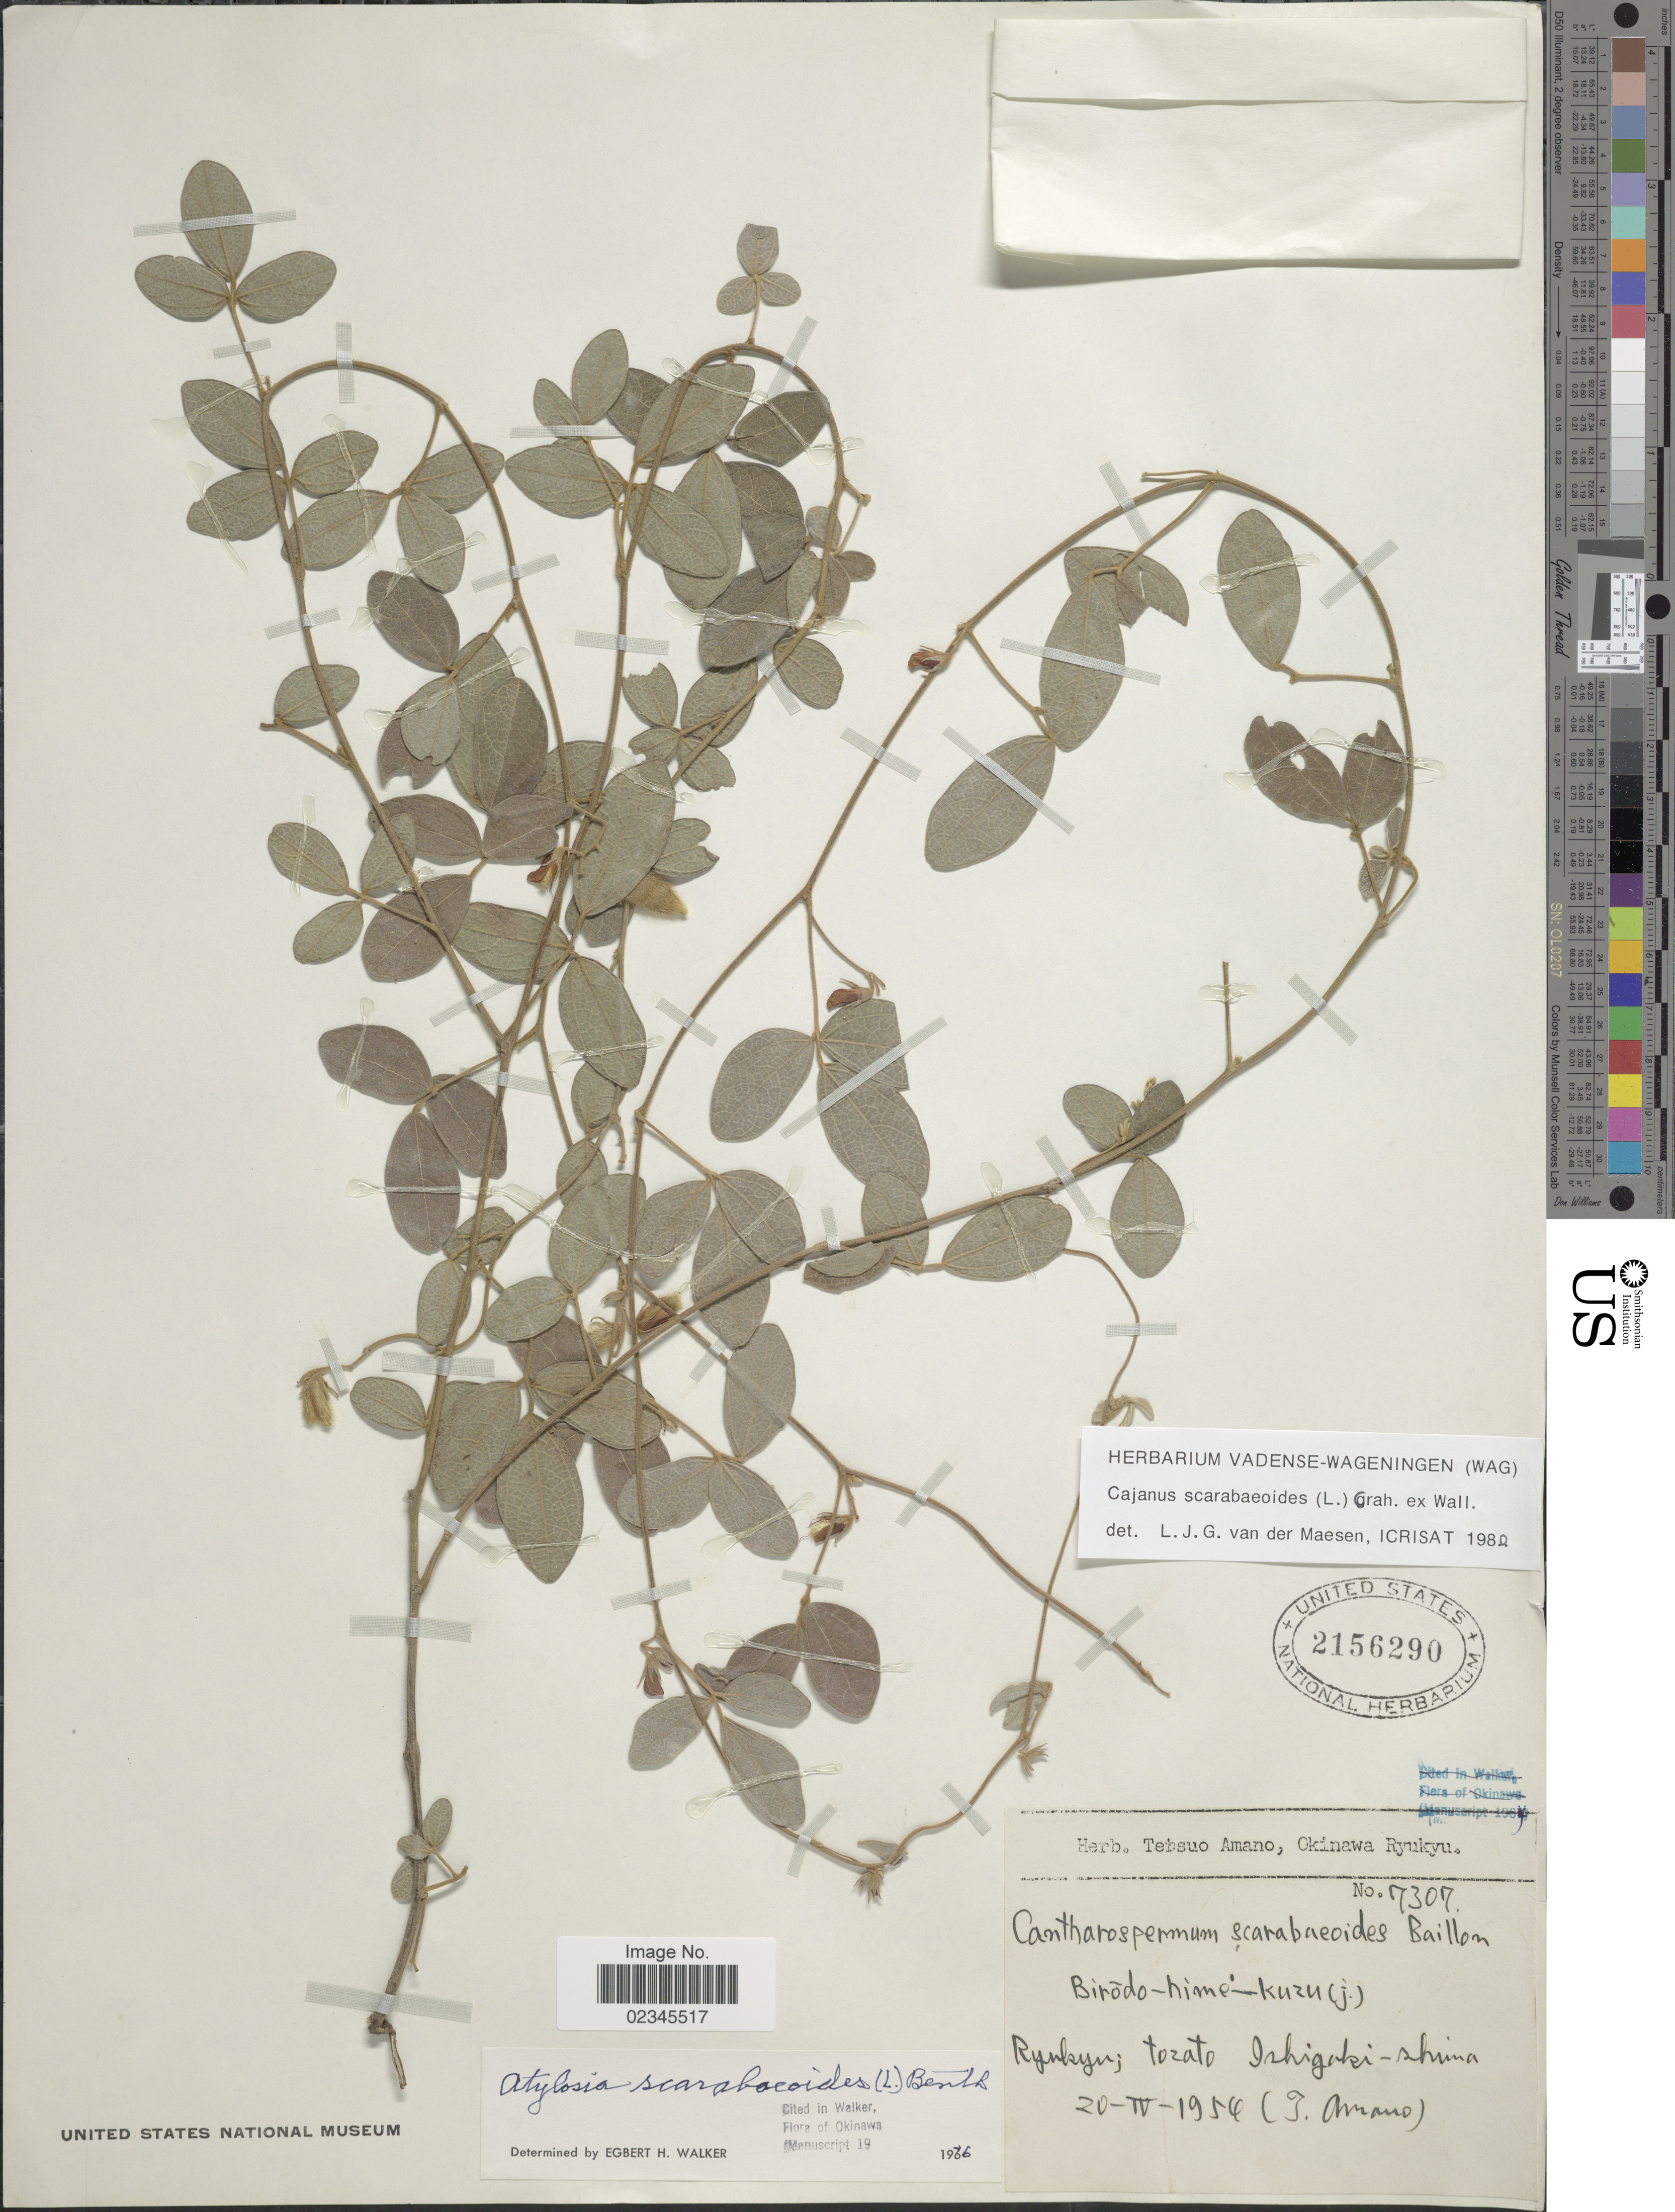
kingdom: Plantae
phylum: Tracheophyta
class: Magnoliopsida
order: Fabales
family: Fabaceae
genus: Cajanus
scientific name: Cajanus scarabaeoides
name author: (L.) Thou. ex Graham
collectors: T. Amano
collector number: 7307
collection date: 1954-04-20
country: Japan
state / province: Okinawa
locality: Ryukyu; tozato Ishigaki-shima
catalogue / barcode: US 2156290